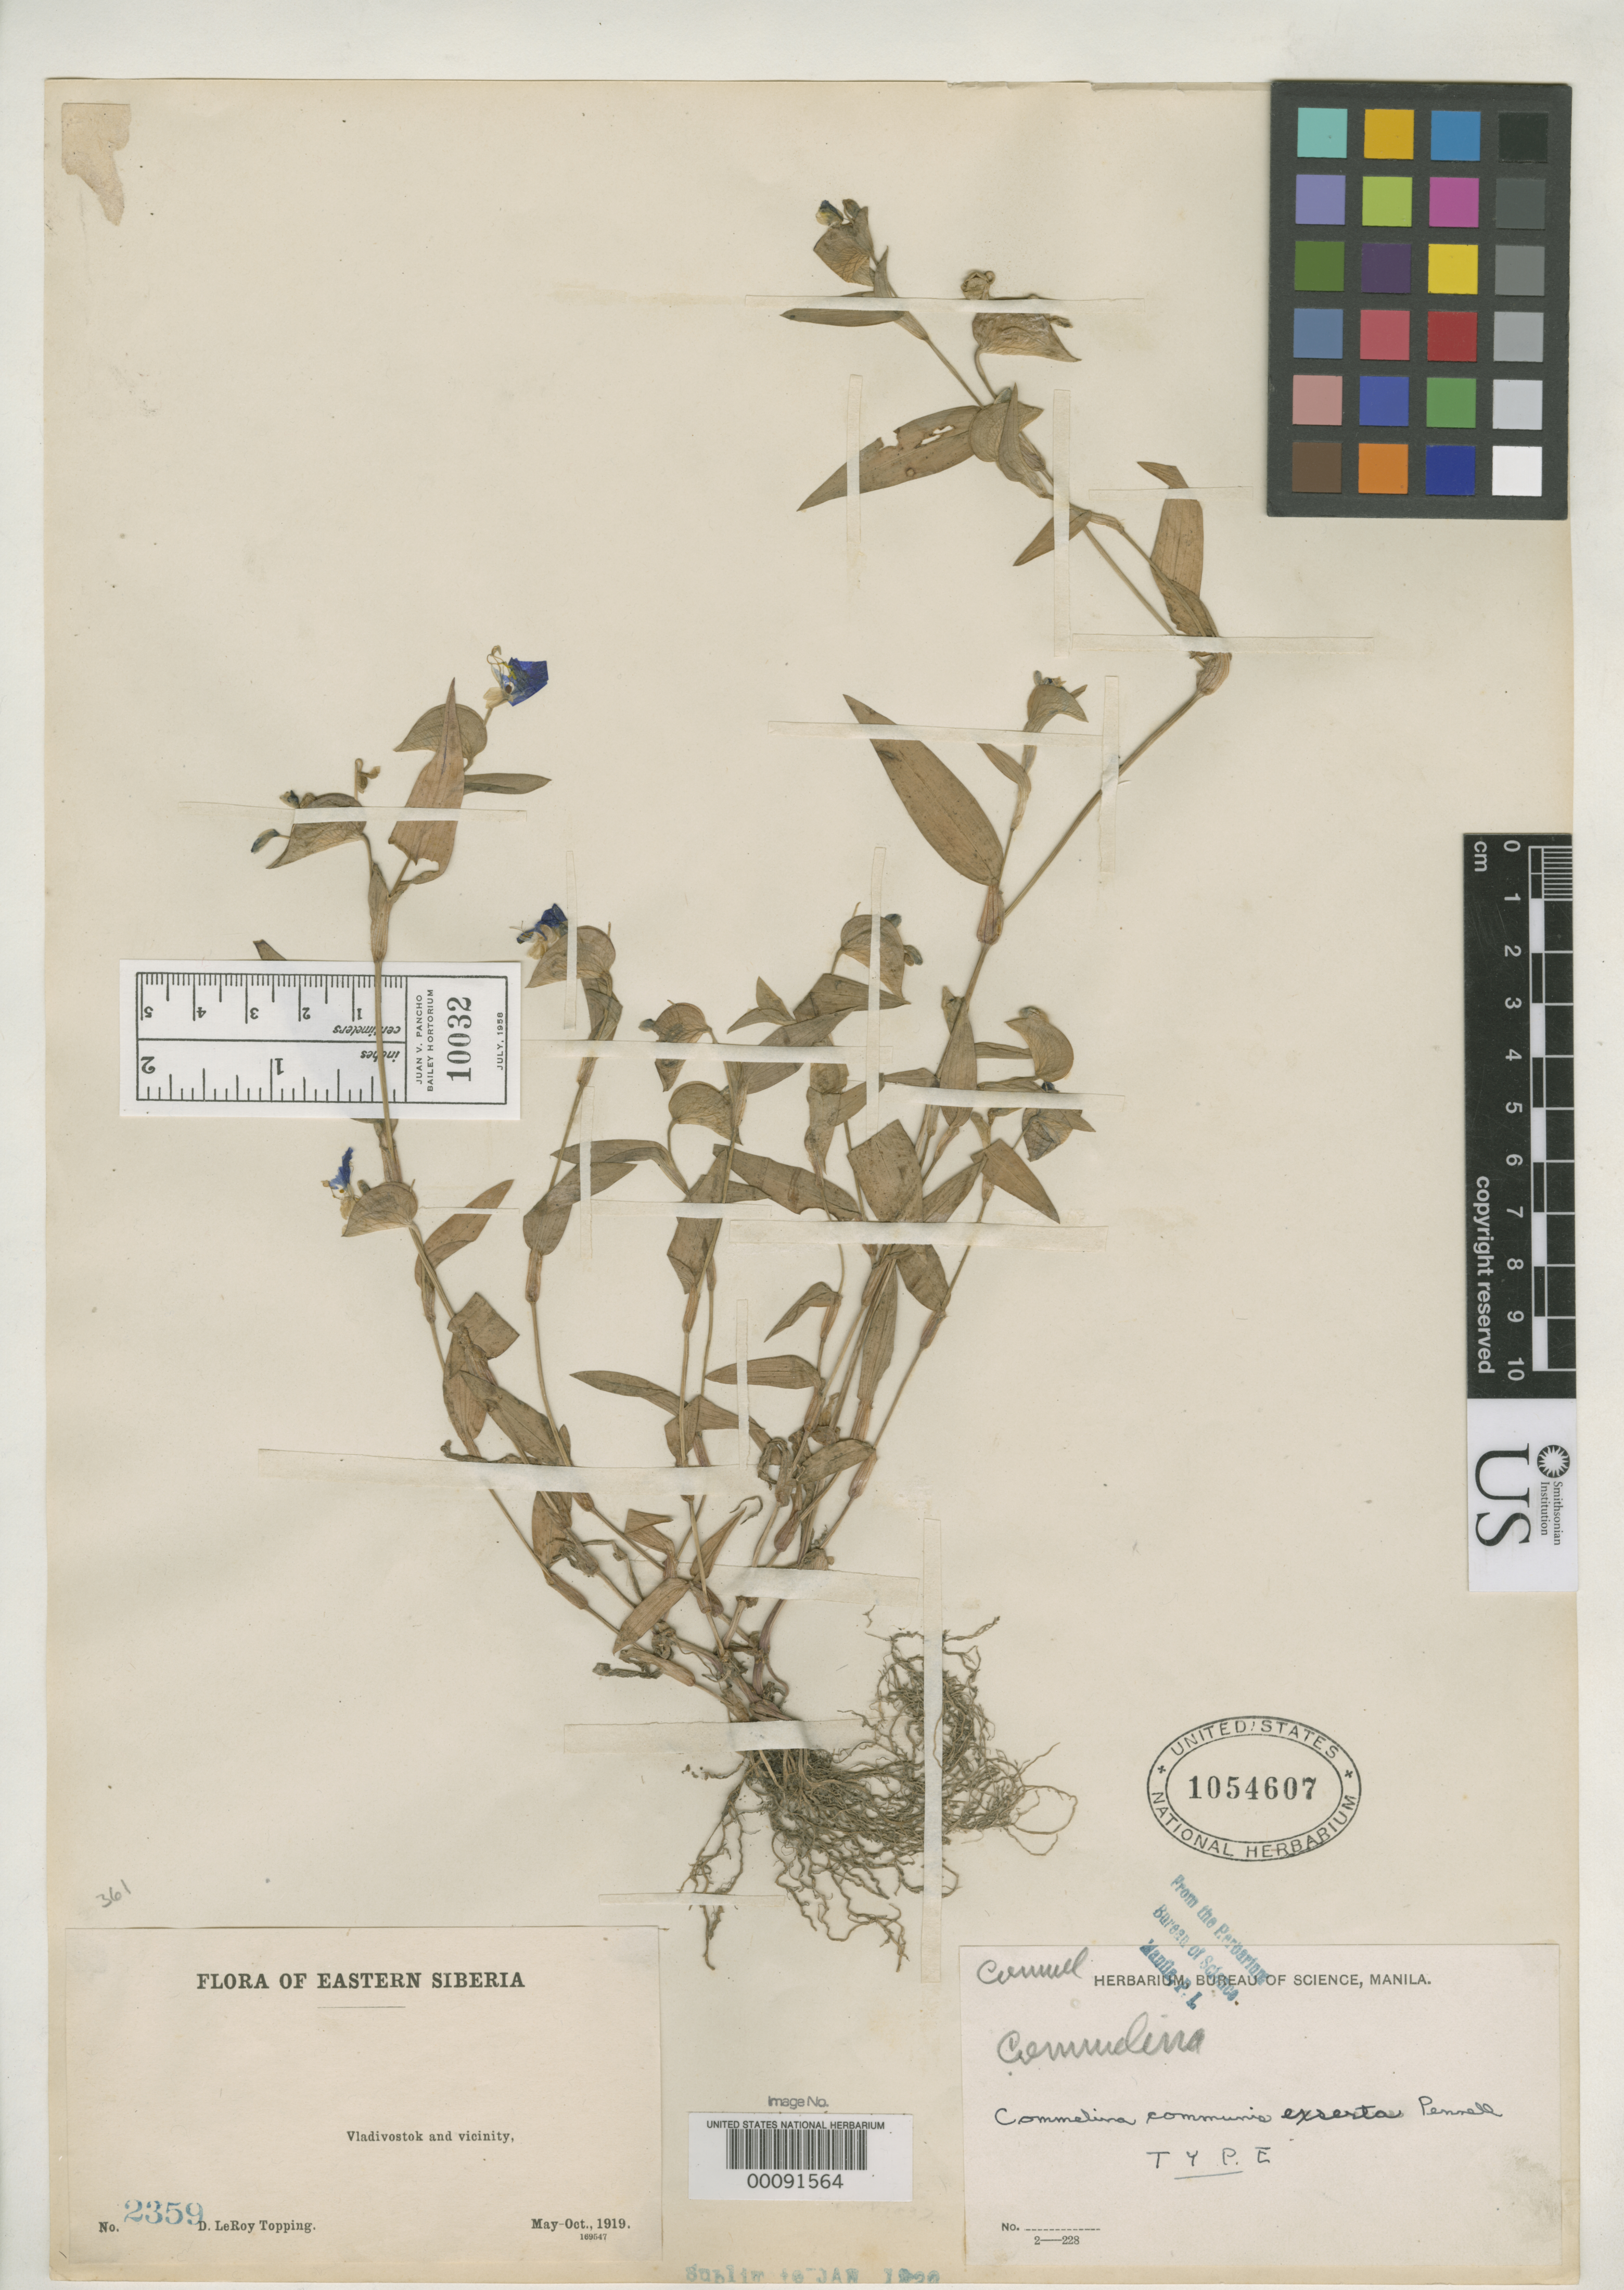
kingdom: Plantae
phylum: Tracheophyta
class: Liliopsida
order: Commelinales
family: Commelinaceae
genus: Commelina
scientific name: Commelina communis subsp. exserta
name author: Pennell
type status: Holotype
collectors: D. L. Topping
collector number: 2359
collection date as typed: May 1919 to -- Oct 1919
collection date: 1919-05/1919-10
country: Russian Federation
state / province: Primorsky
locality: Vladivostok.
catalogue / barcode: US 1054607